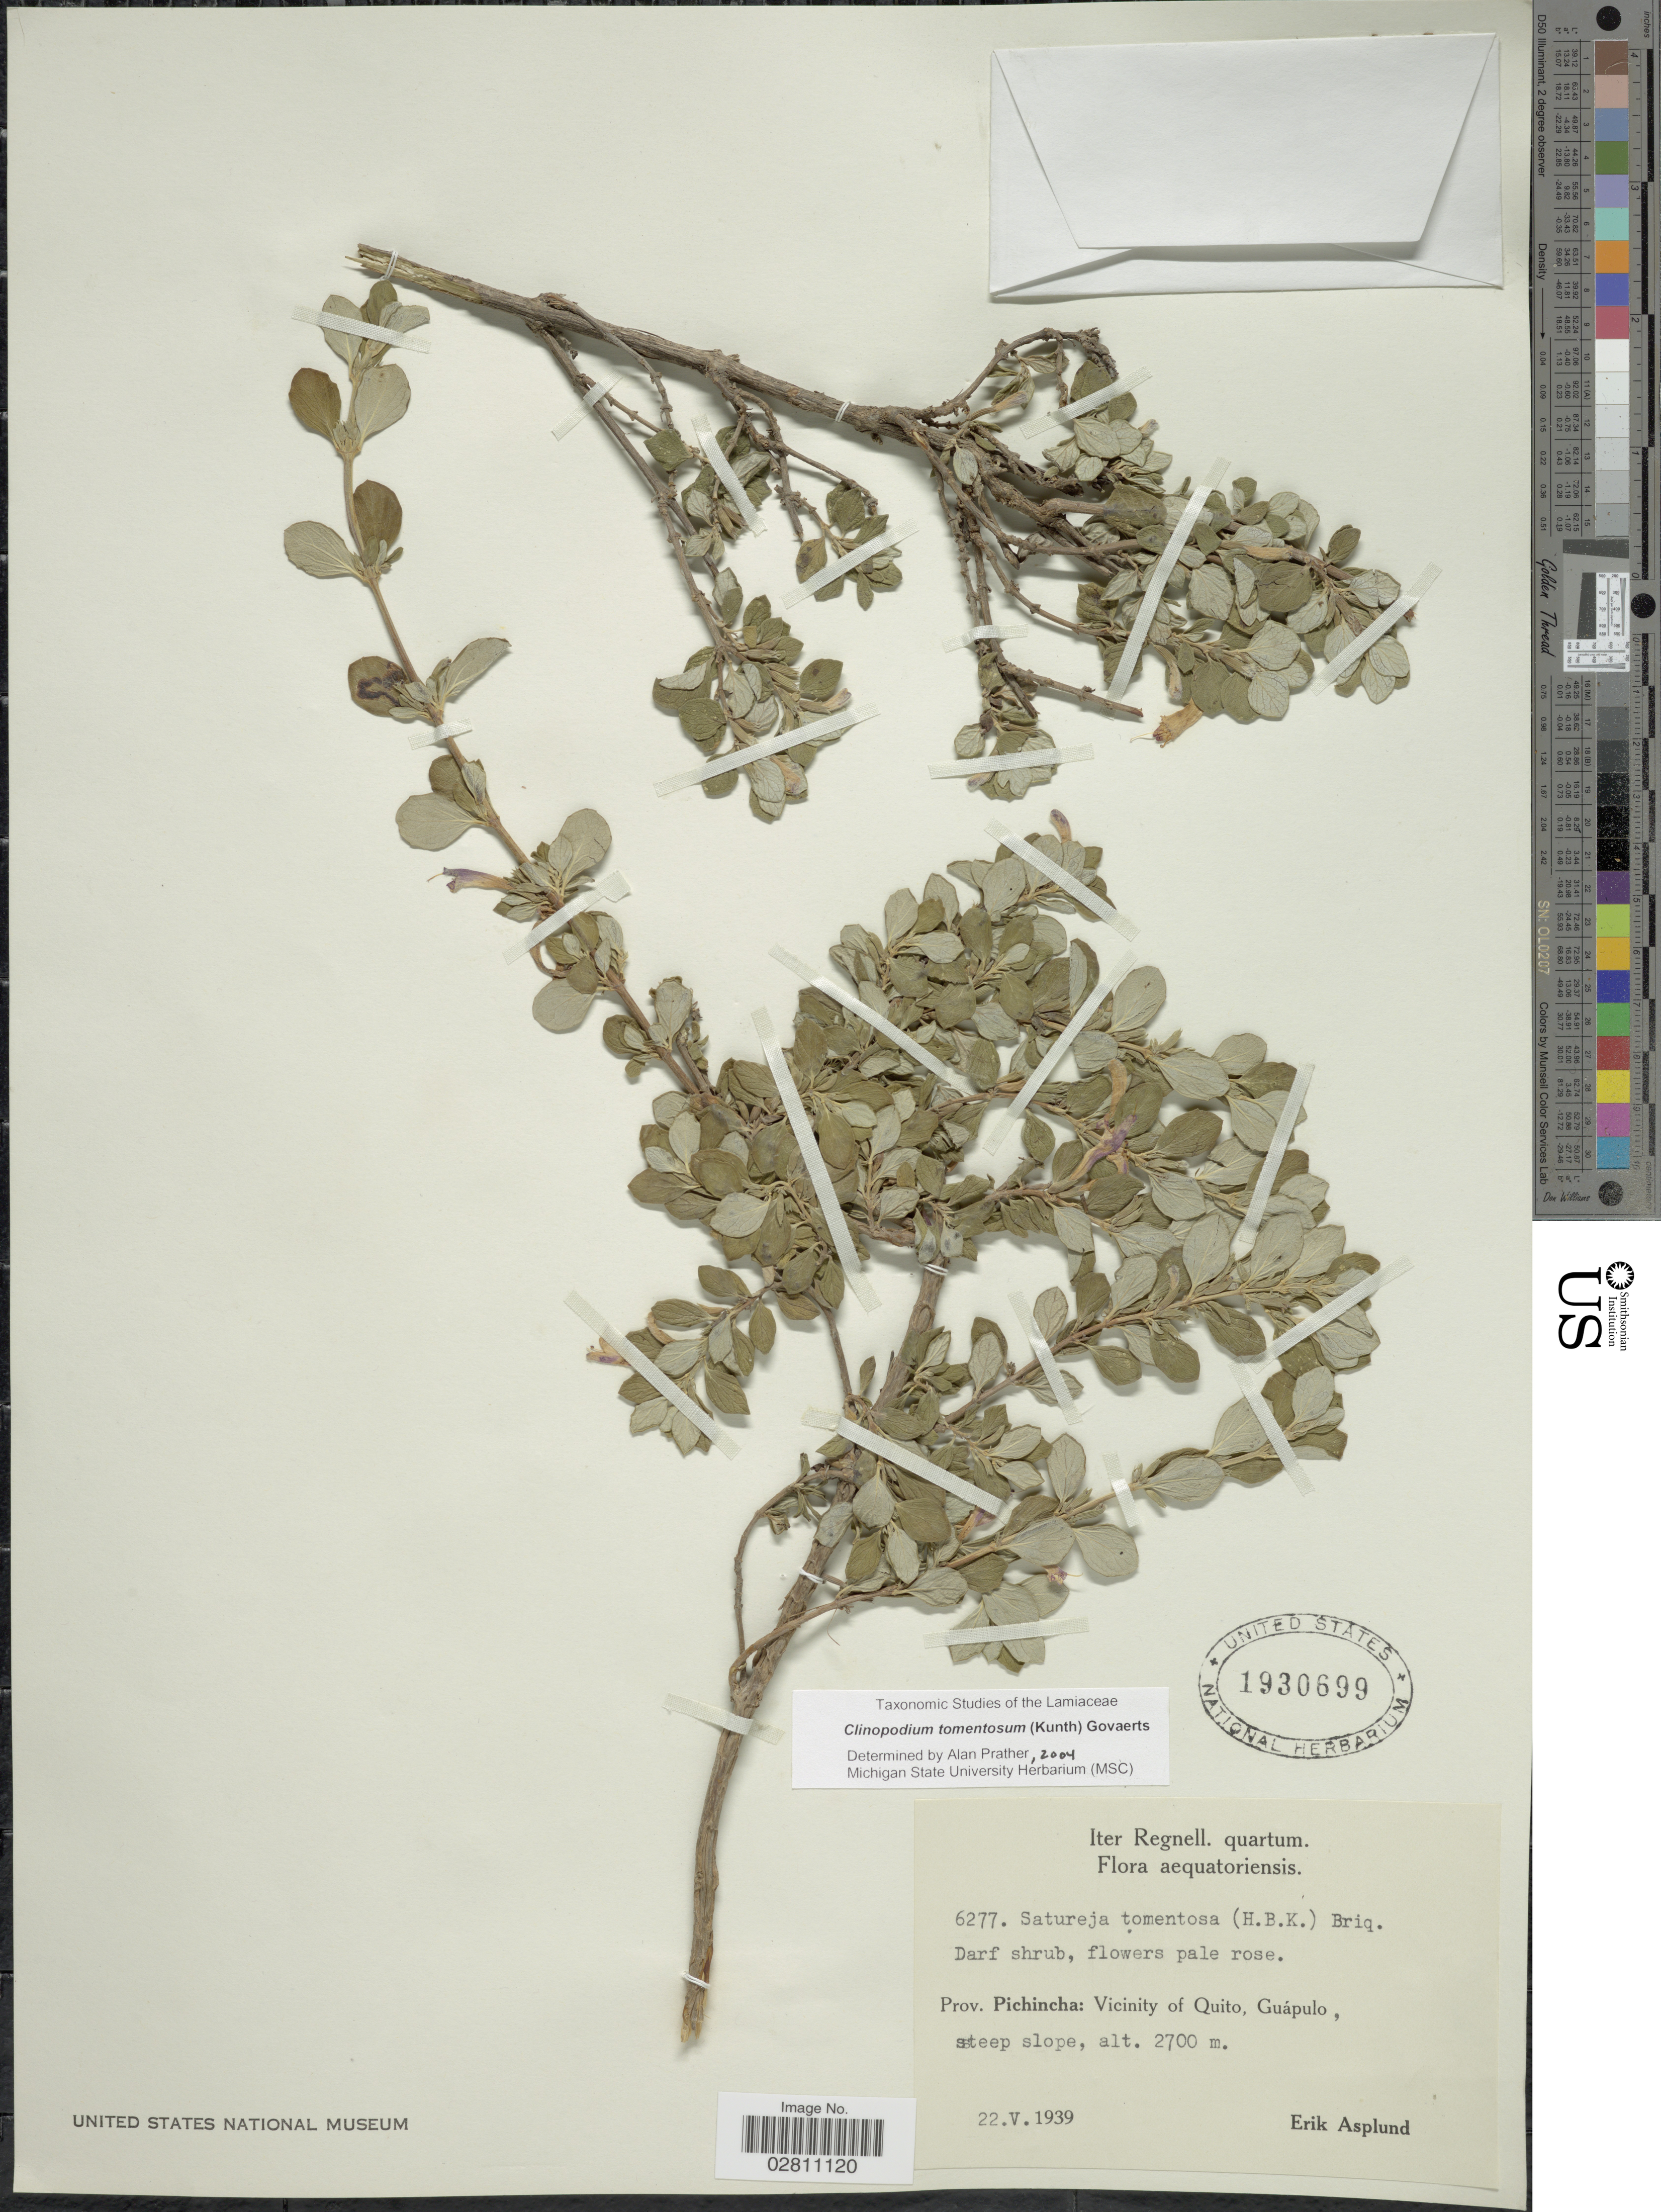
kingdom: Plantae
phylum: Tracheophyta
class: Magnoliopsida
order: Lamiales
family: Lamiaceae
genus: Clinopodium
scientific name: Clinopodium tomentosum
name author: (Kunth) Govaerts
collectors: E. Asplund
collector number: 6277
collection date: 1939-05-22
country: Ecuador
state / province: Pichincha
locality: Prov.: Pichincha: Vicinity of Quito, Guápula.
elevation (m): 2700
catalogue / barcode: US 1930699